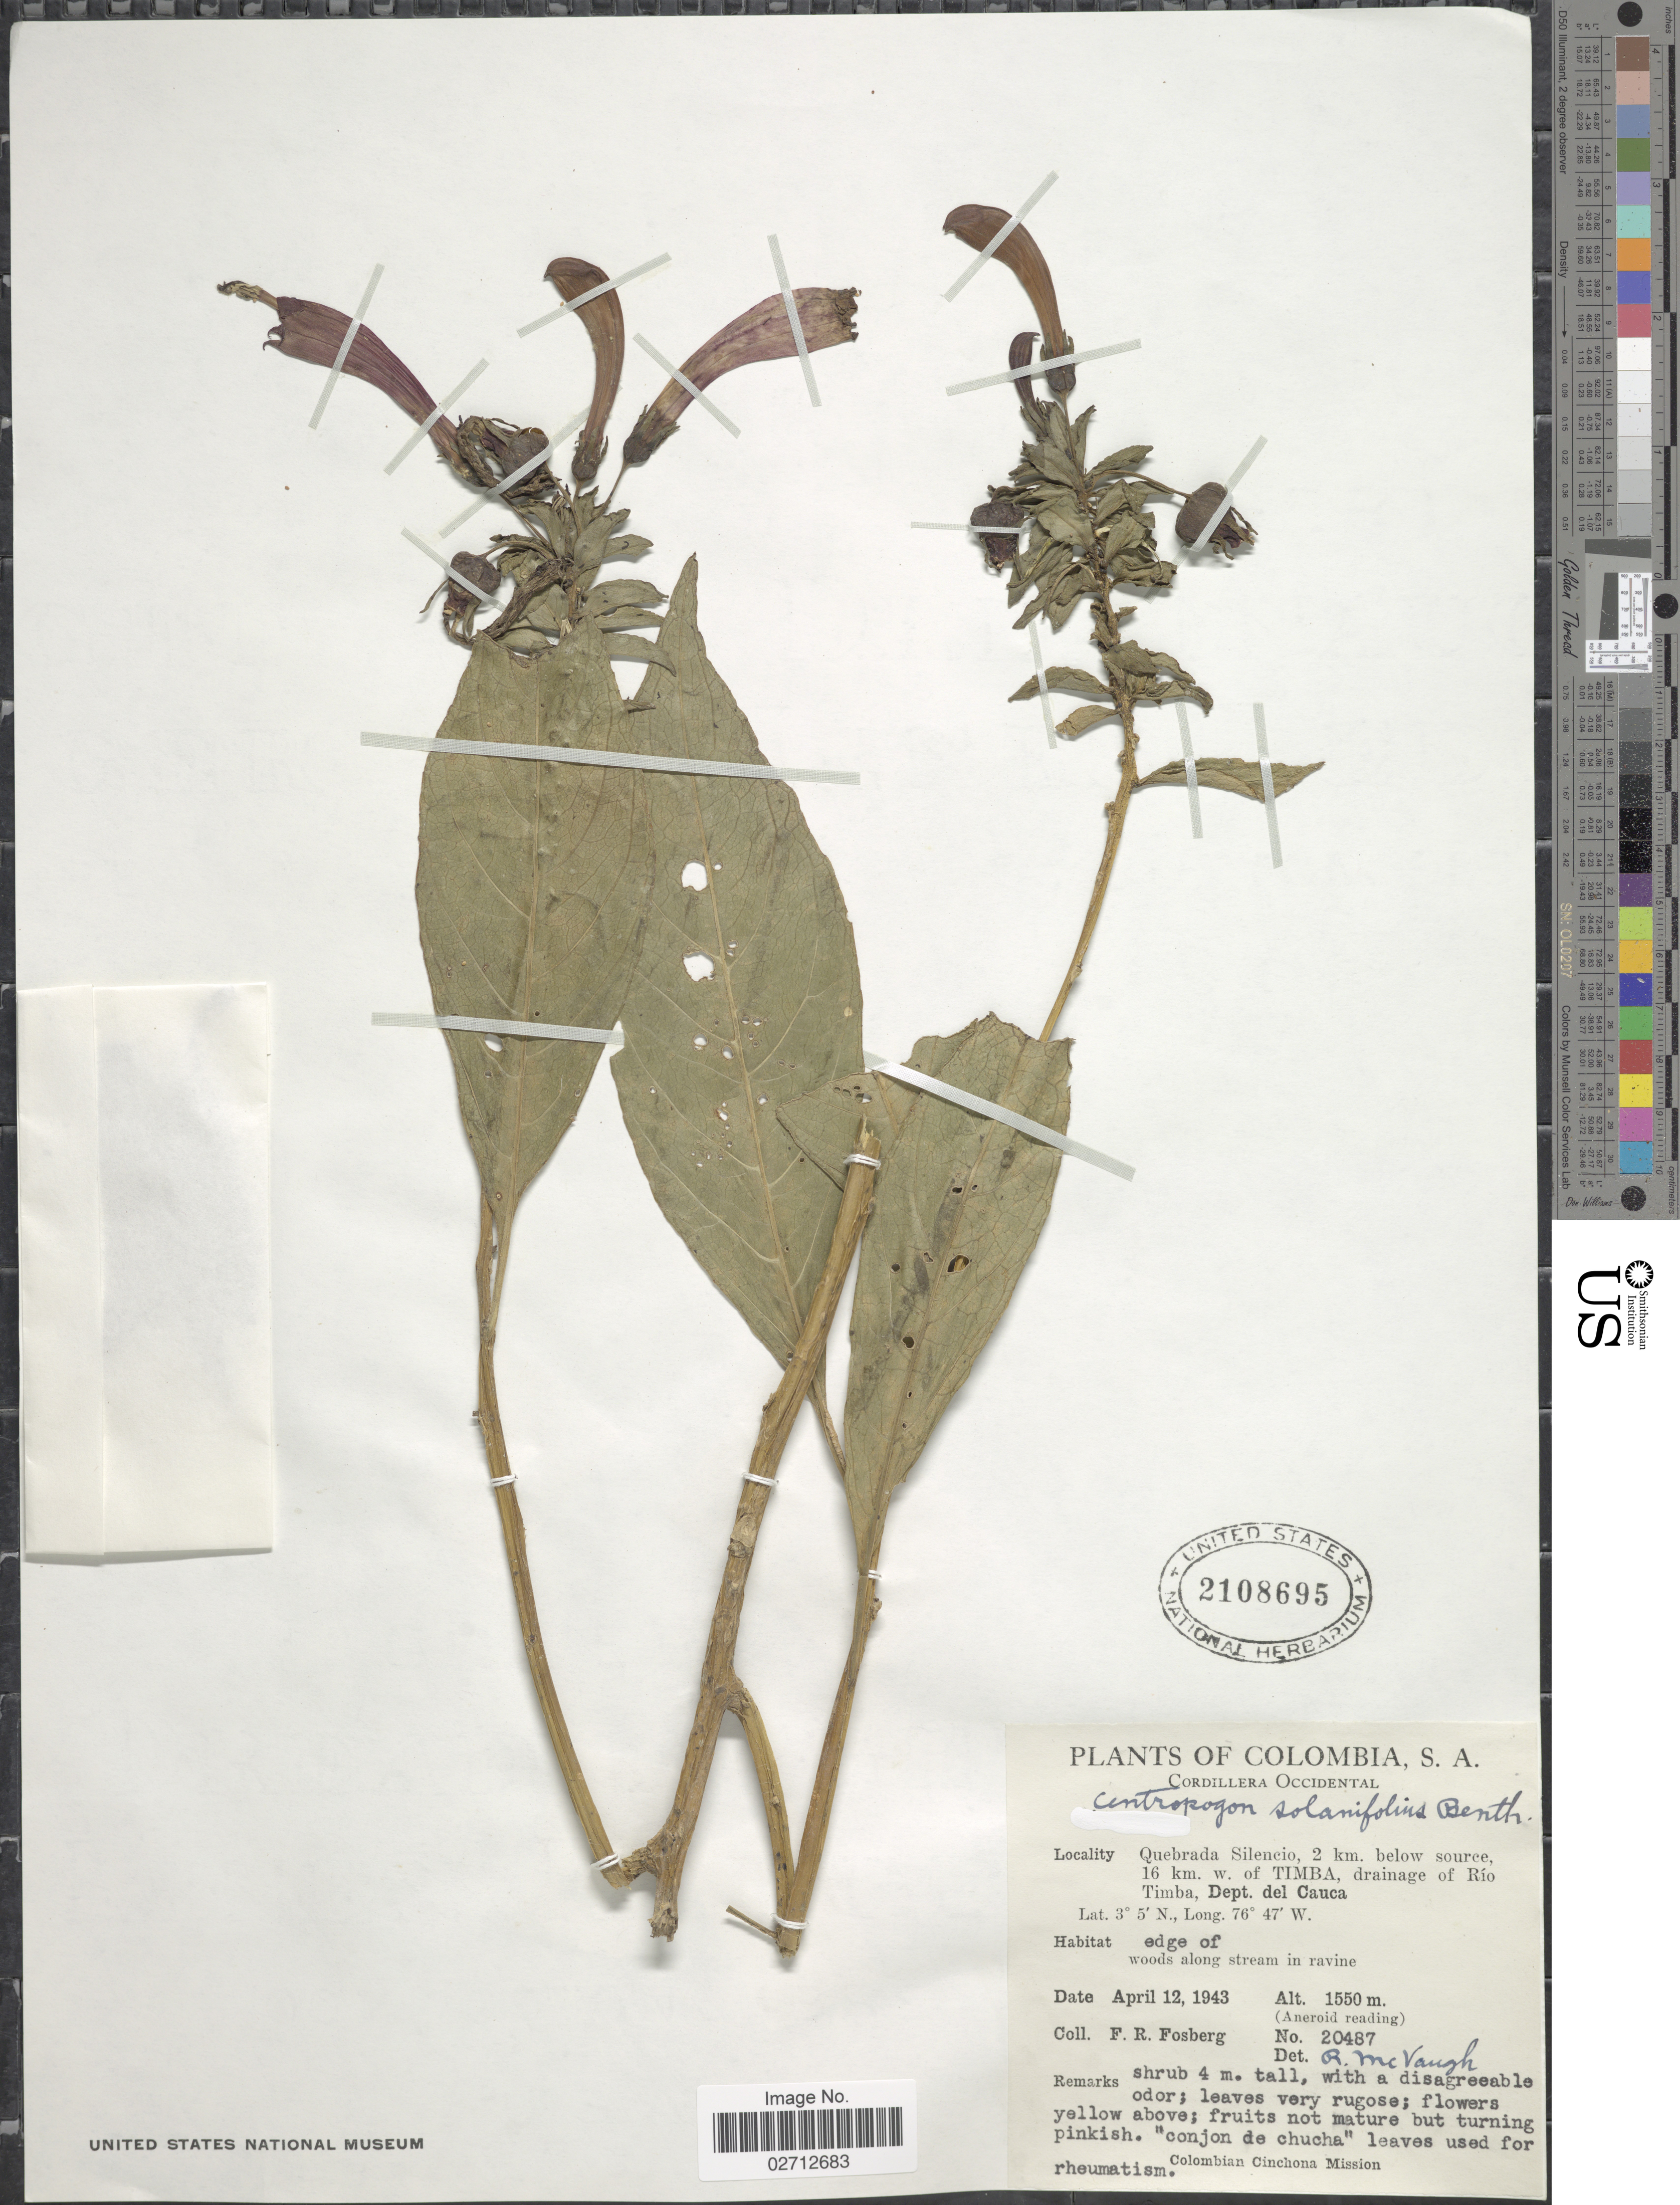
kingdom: Plantae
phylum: Tracheophyta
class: Magnoliopsida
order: Asterales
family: Campanulaceae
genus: Centropogon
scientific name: Centropogon solanifolius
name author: Benth.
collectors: F. R. Fosberg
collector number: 20487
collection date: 1943-04-12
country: Colombia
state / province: Cauca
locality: Cordillera Occidental, Quebrada Silencio, 2 km below source, 16 km w. of Timba, drainage of Río Timba, Dept. del Cauca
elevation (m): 1550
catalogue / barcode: US 2108695